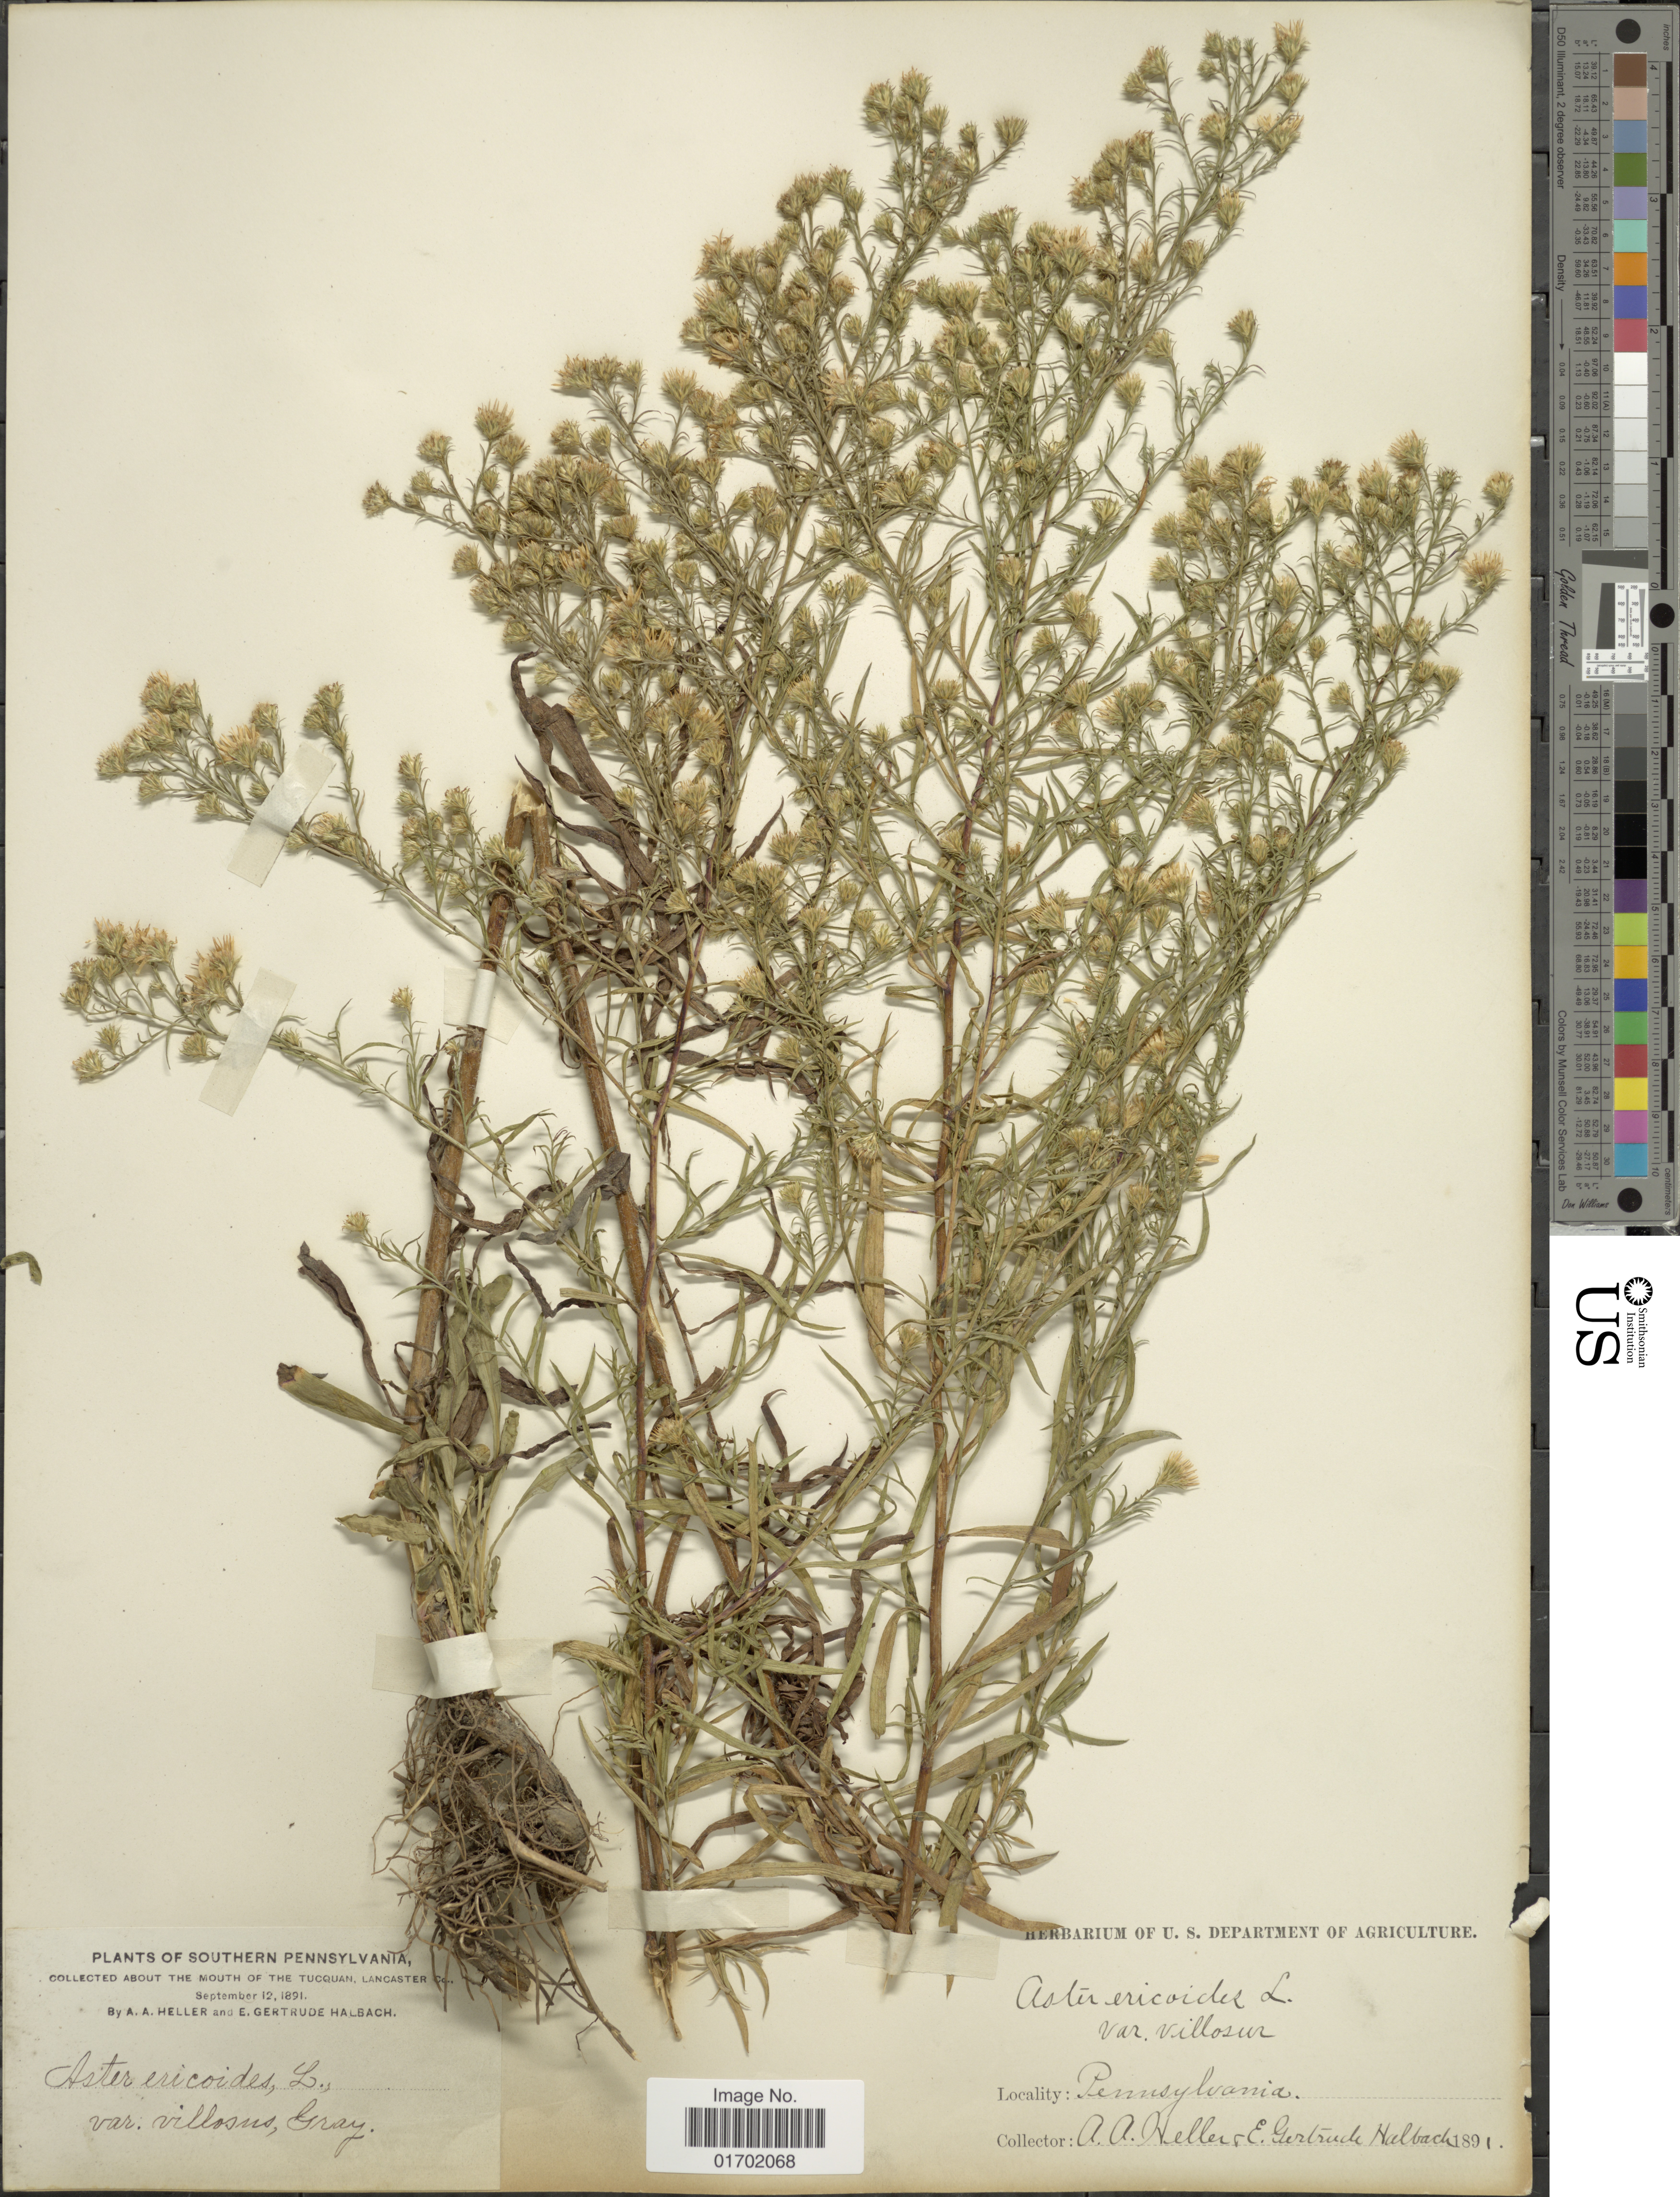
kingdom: Plantae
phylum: Tracheophyta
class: Magnoliopsida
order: Asterales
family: Asteraceae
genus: Symphyotrichum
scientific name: Symphyotrichum pilosum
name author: (Willd.) G.L. Nesom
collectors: A. A. Heller & E. G. Halbach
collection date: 1891-09-12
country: United States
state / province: Pennsylvania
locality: Southern Pennsylvania, about the mouth of the Tucquan, Lancaster Co.